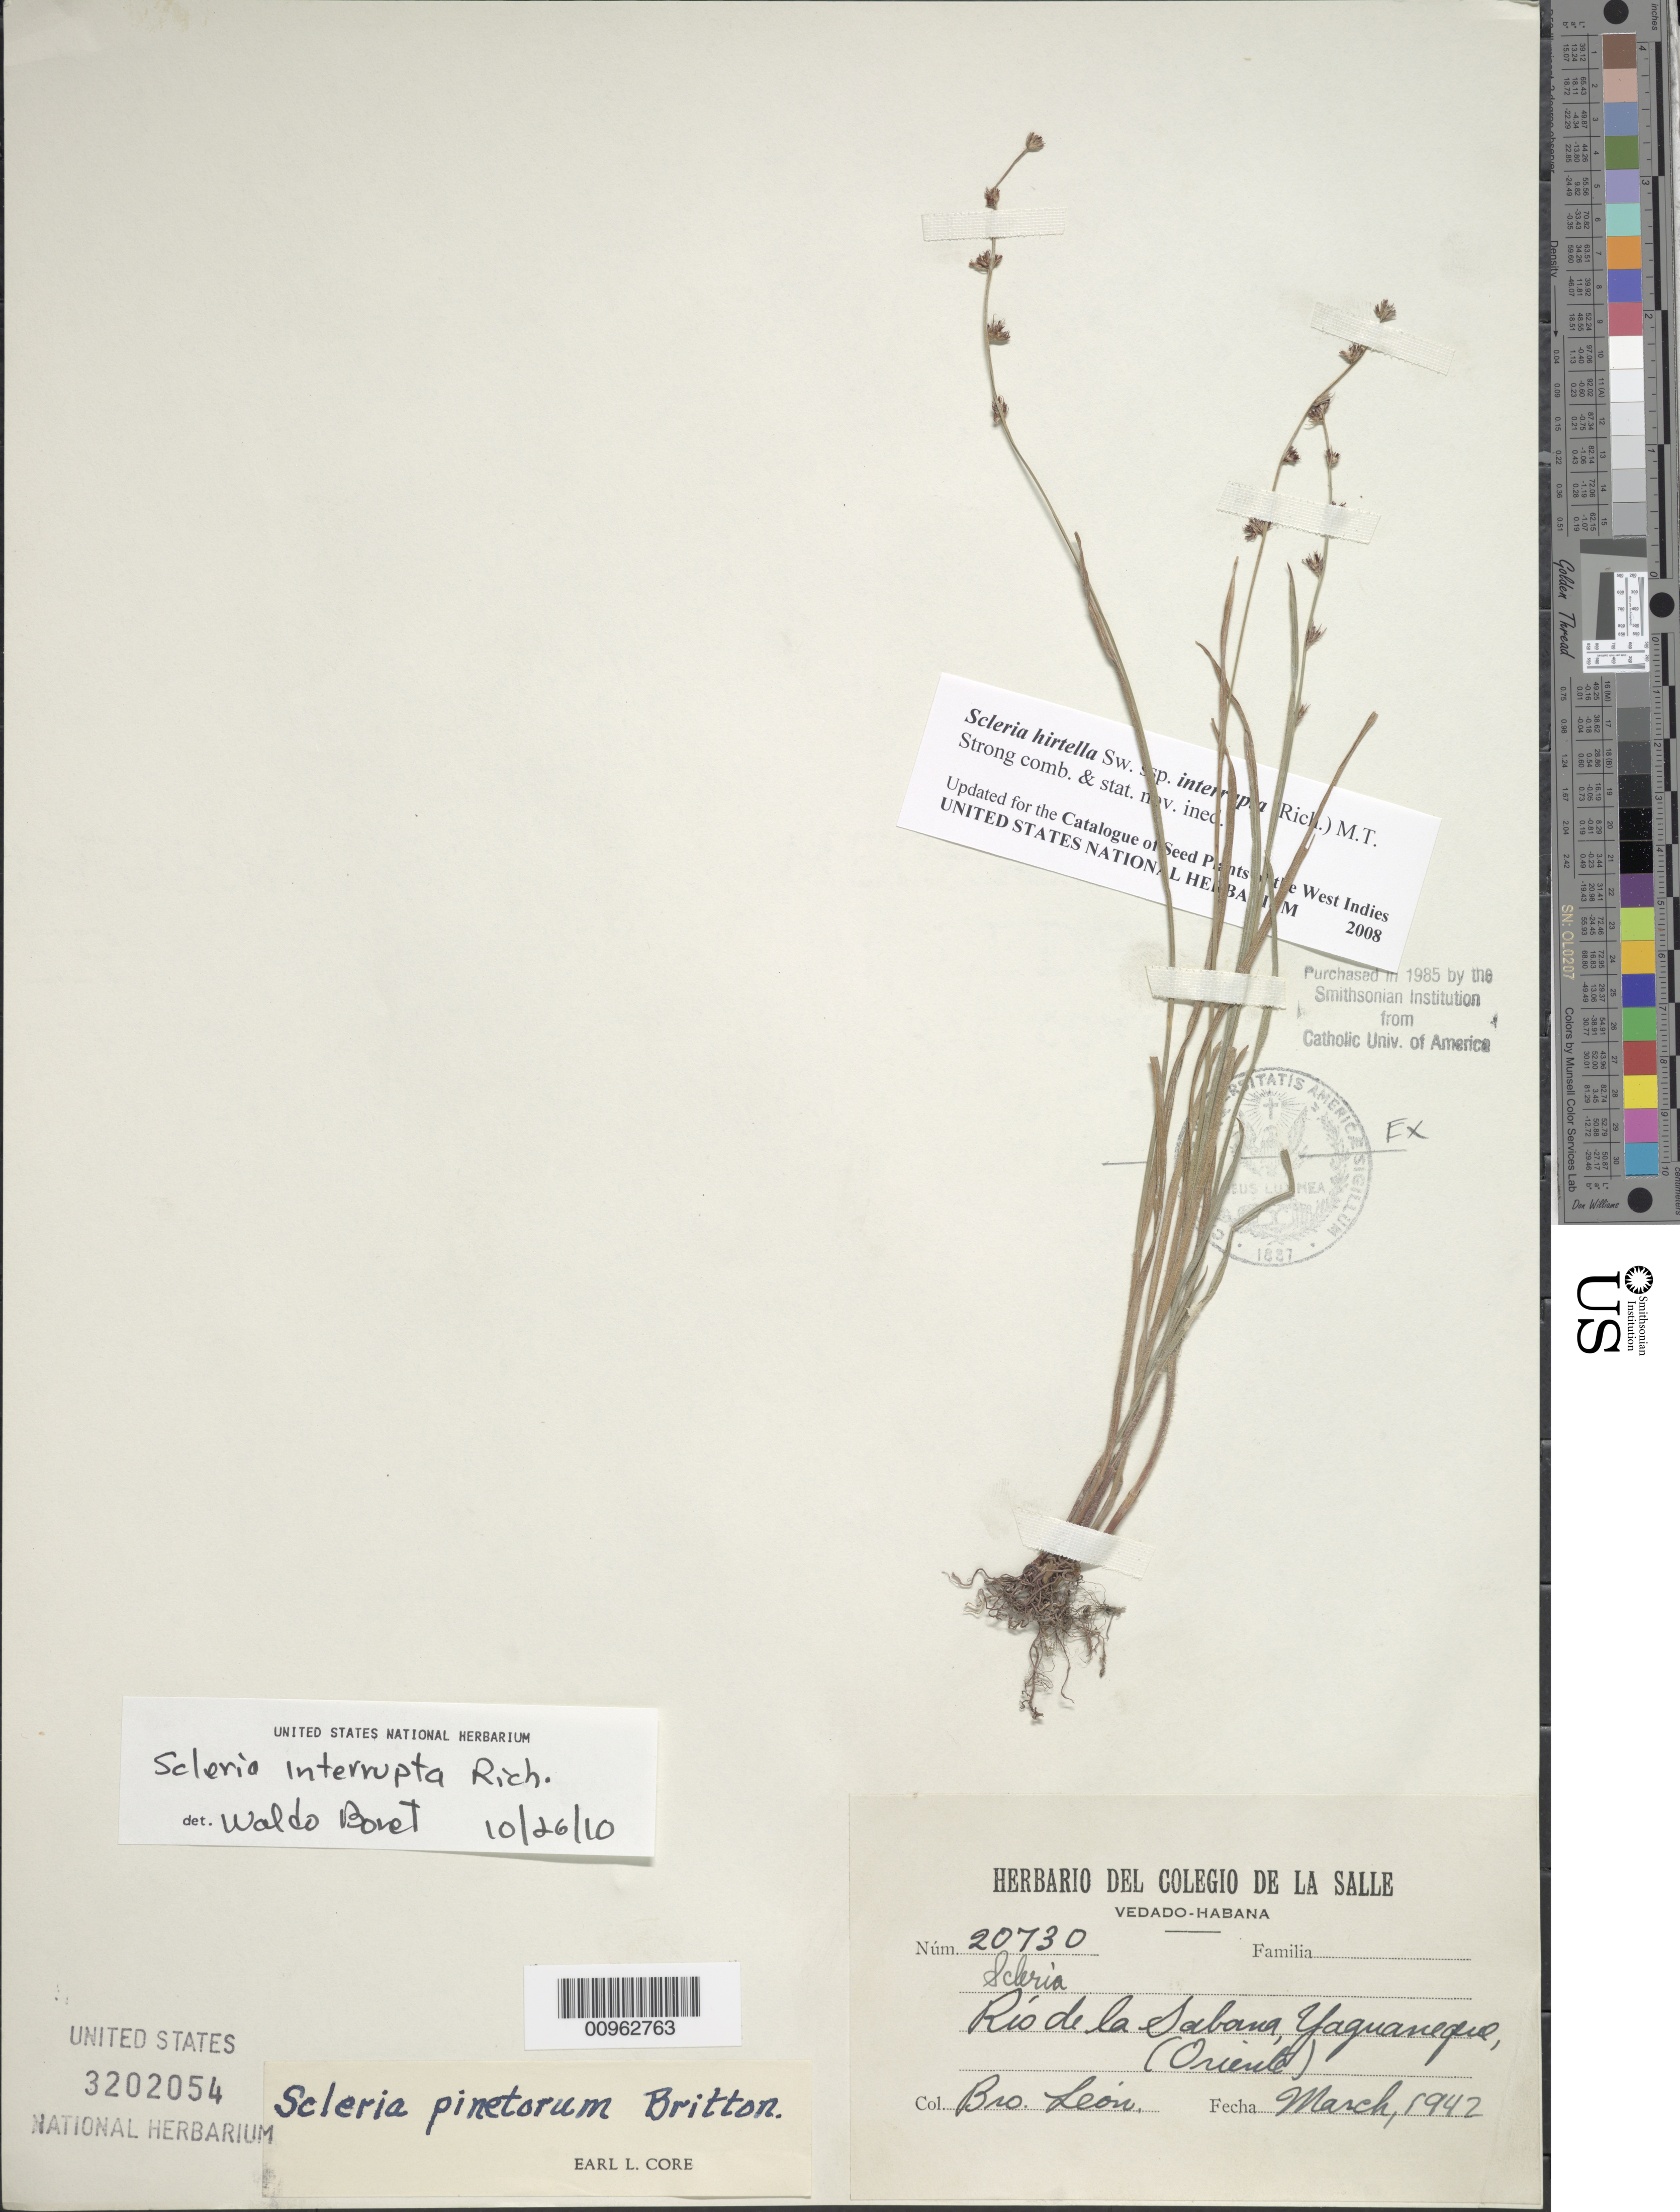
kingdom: Plantae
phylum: Tracheophyta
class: Liliopsida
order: Poales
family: Cyperaceae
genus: Scleria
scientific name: Scleria hirtella subsp. interrupta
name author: (Rich.) M.T. Strong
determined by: Strong, M. T., (US), Smithsonian Institution - National Museum of Natural History (UNITED STATES)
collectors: Bro. León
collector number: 20730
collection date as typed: Mar 1942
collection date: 1942-03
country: Cuba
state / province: Oriente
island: Cuba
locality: Río de la Sabana, Yaguaneque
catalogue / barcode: US 3202054